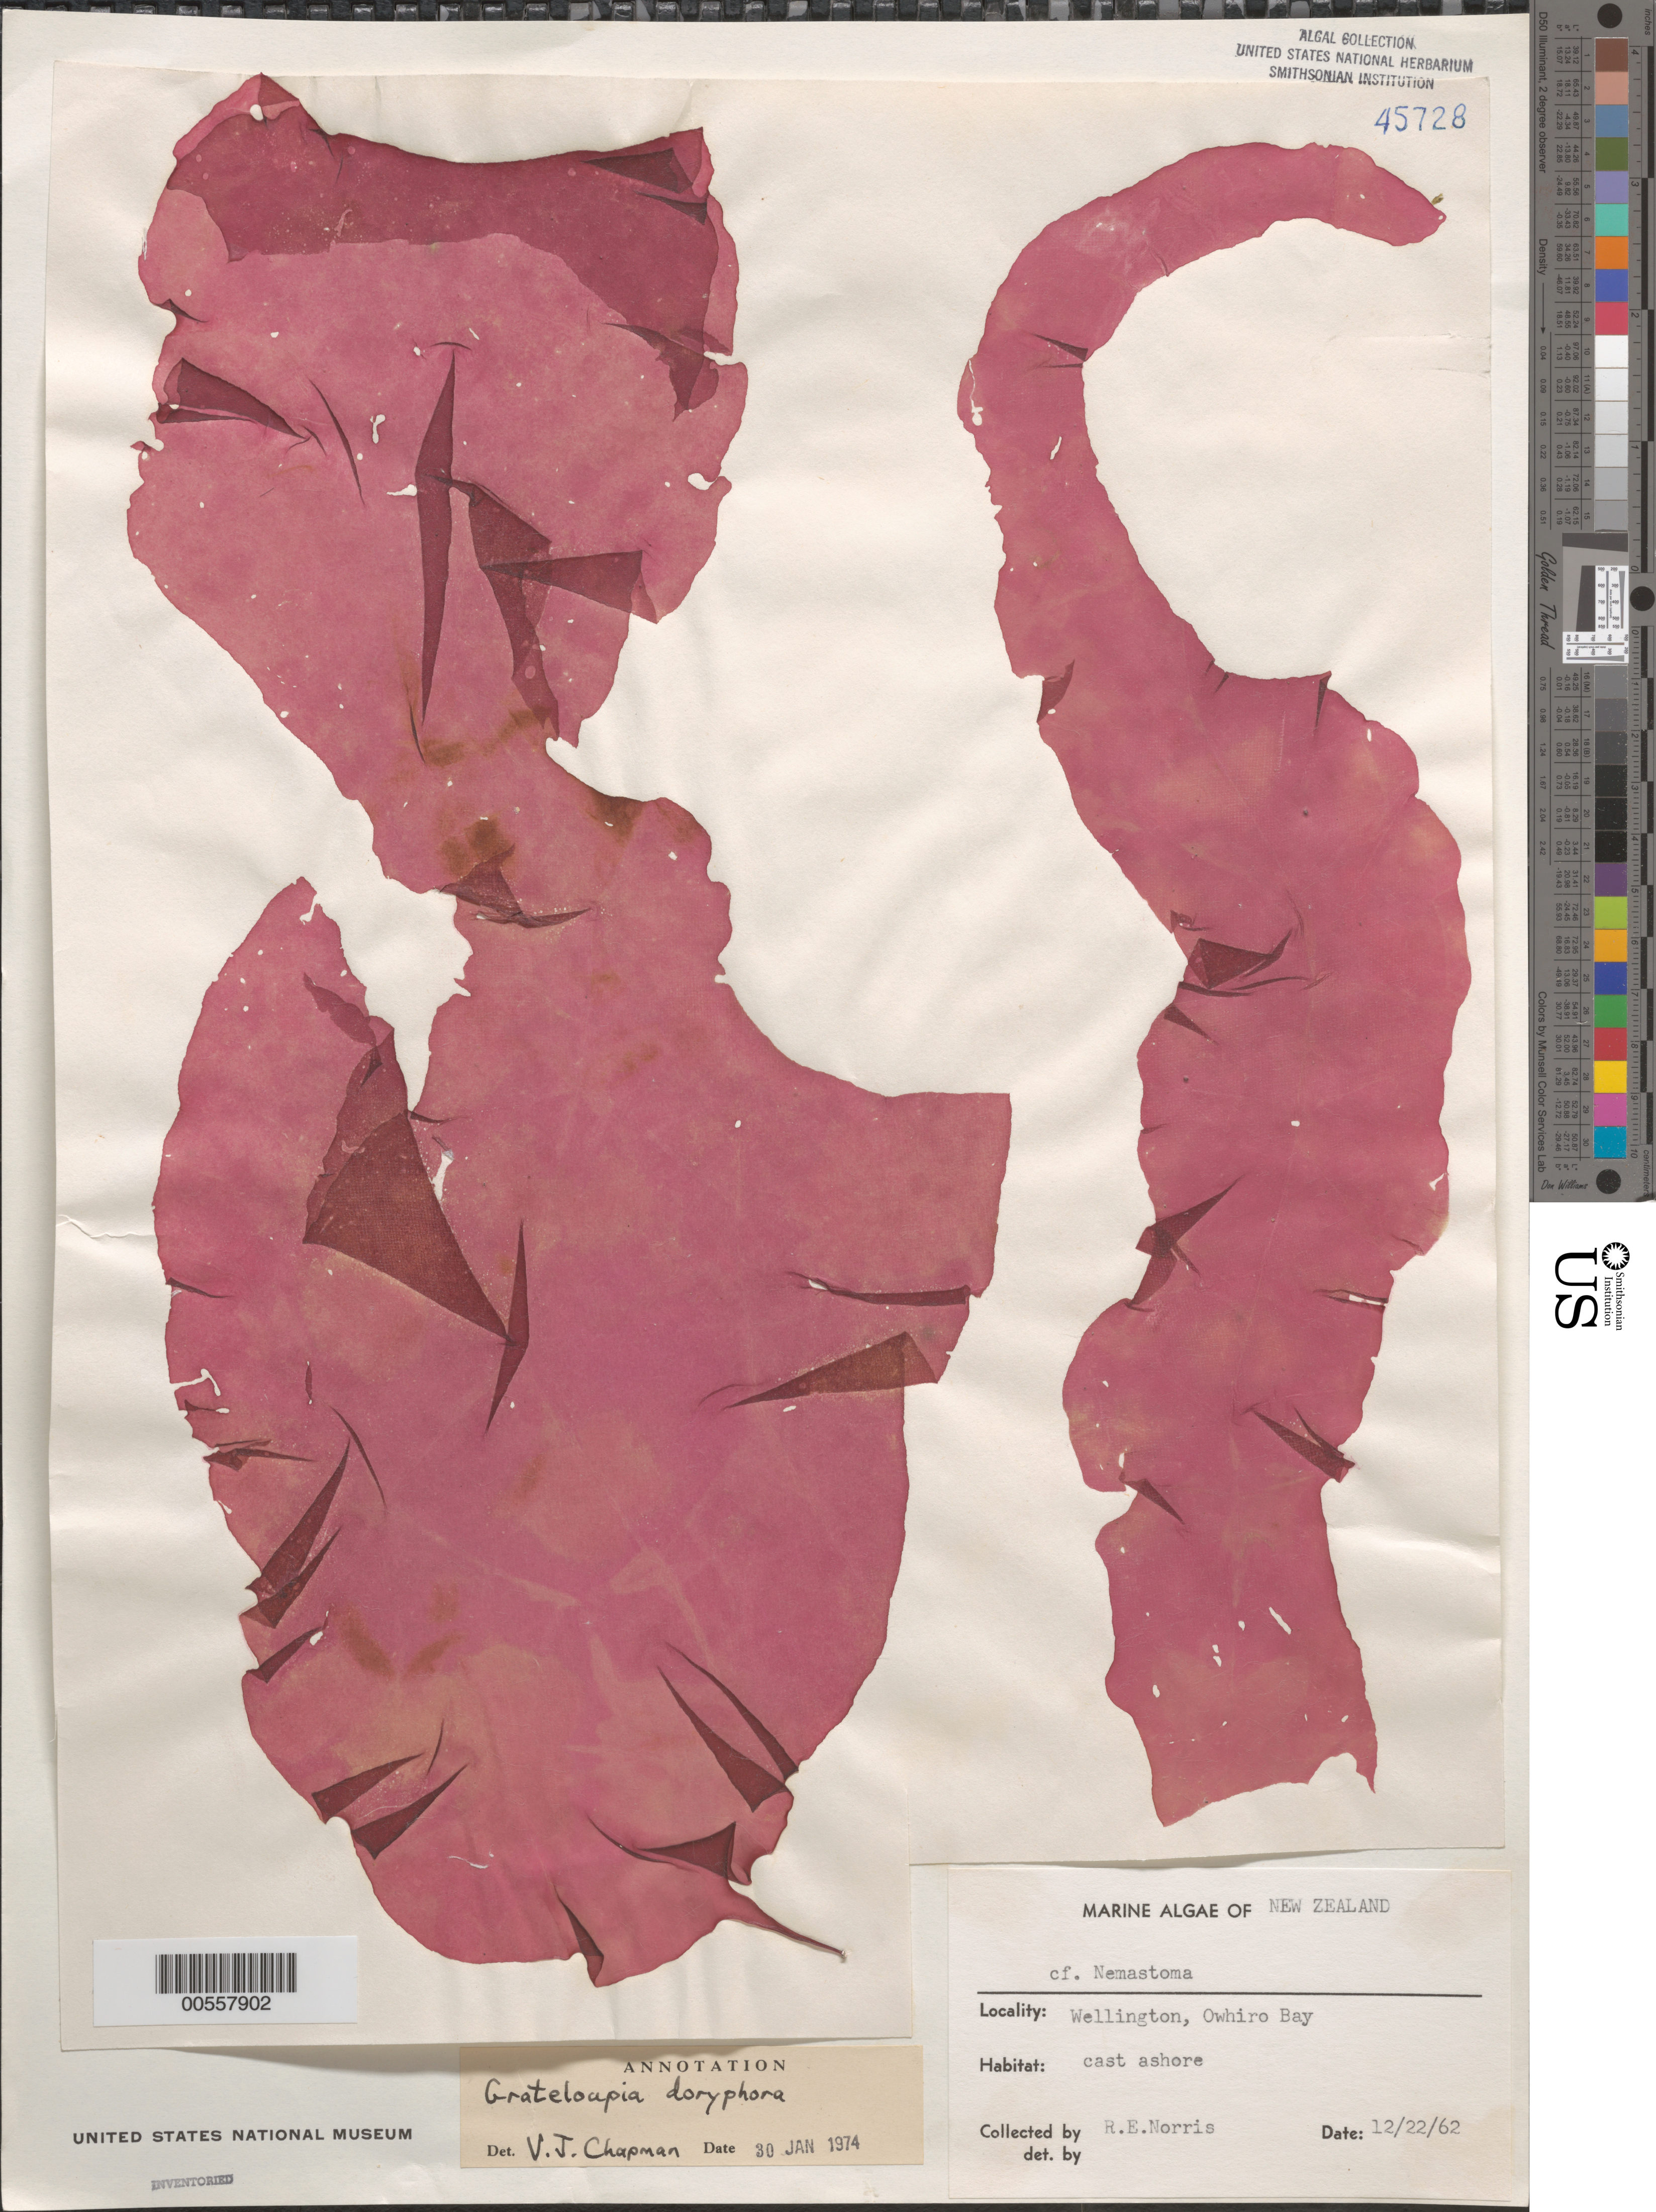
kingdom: Plantae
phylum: Rhodophyta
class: Florideophyceae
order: Halymeniales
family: Halymeniaceae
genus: Grateloupia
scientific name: Grateloupia doryphora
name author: (Mont.) Howe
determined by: Chapman, V. J.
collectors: R. E. Norris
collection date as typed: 22 Dec 1962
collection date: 1962-12-22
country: New Zealand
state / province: Wellington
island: North Island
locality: Wellington, Owhiro Bay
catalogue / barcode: US 45728